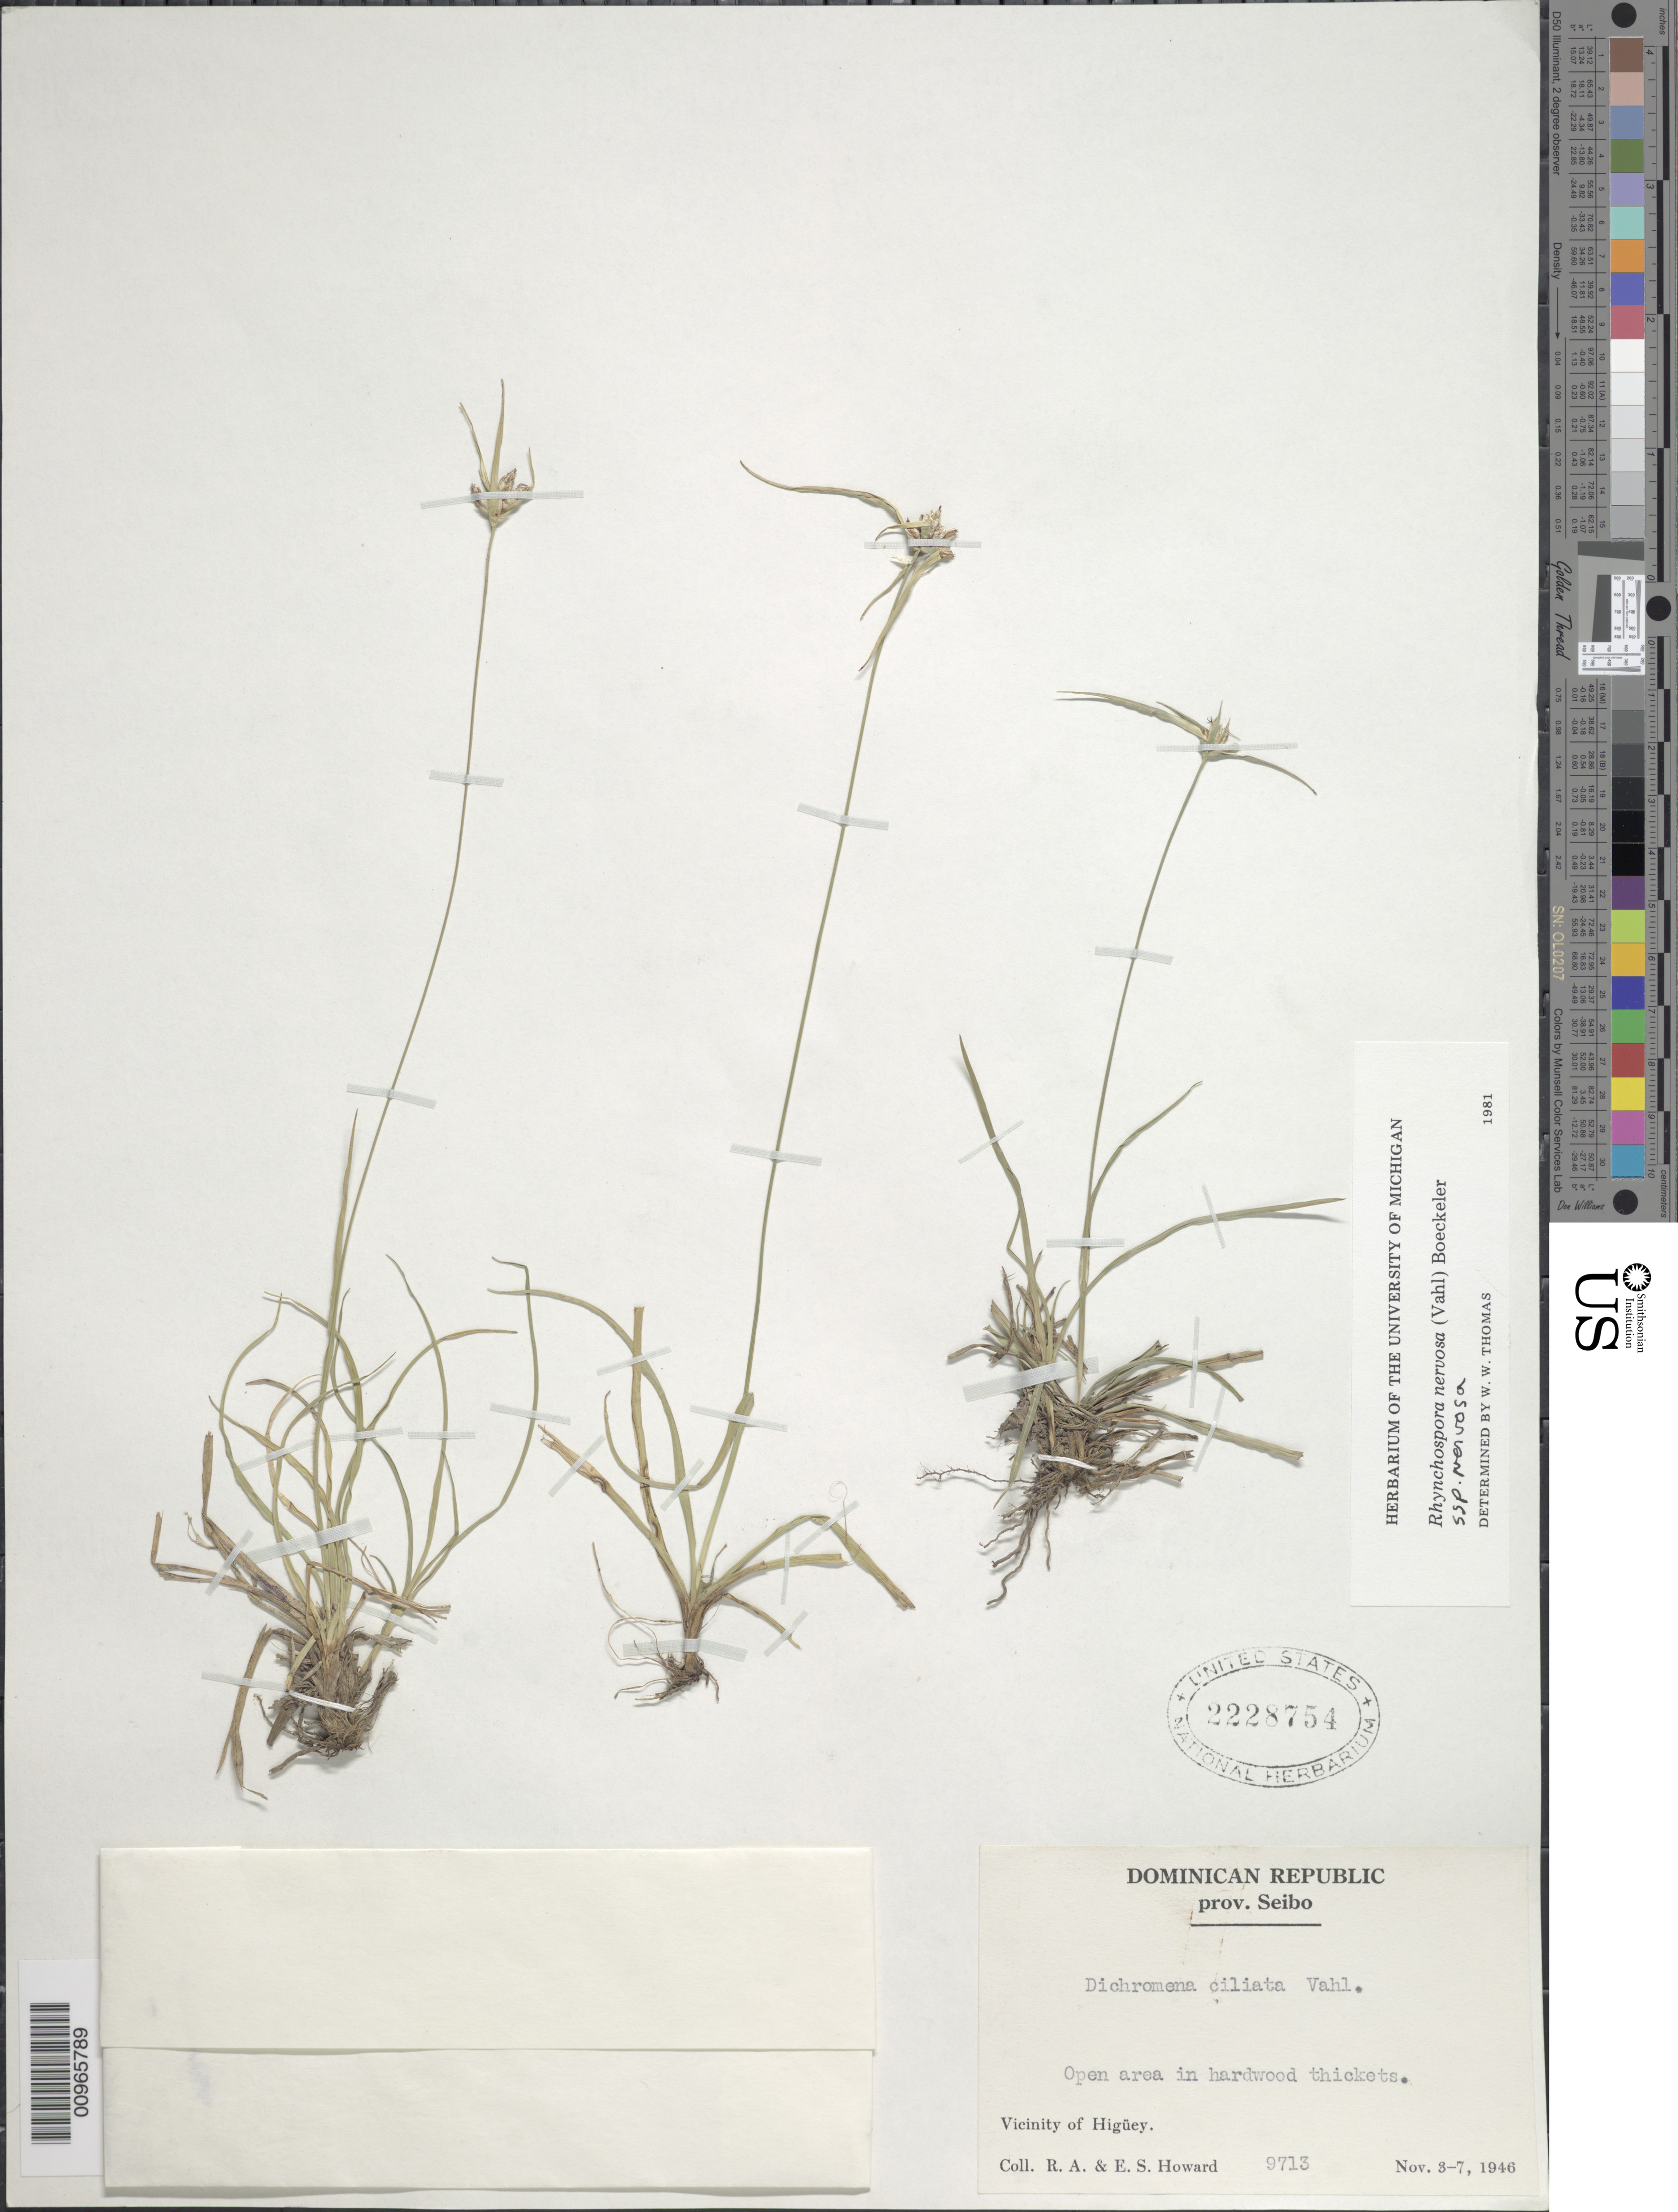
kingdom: Plantae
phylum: Tracheophyta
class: Liliopsida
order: Poales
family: Cyperaceae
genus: Rhynchospora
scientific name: Rhynchospora nervosa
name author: (Vahl) Boeckeler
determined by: Thomas, W. W., (NY), New York Botanical Garden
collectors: R. A. Howard & E. S. Howard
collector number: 9713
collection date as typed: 03 Nov 1946 to 07 Nov 1946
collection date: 1946-11-03/1946-11-07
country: Dominican Republic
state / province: El Seibo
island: Hispaniola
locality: Vicinity of Higüey, open area in hardwood thickets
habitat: Open area in hardwood thickets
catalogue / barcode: US 2228754